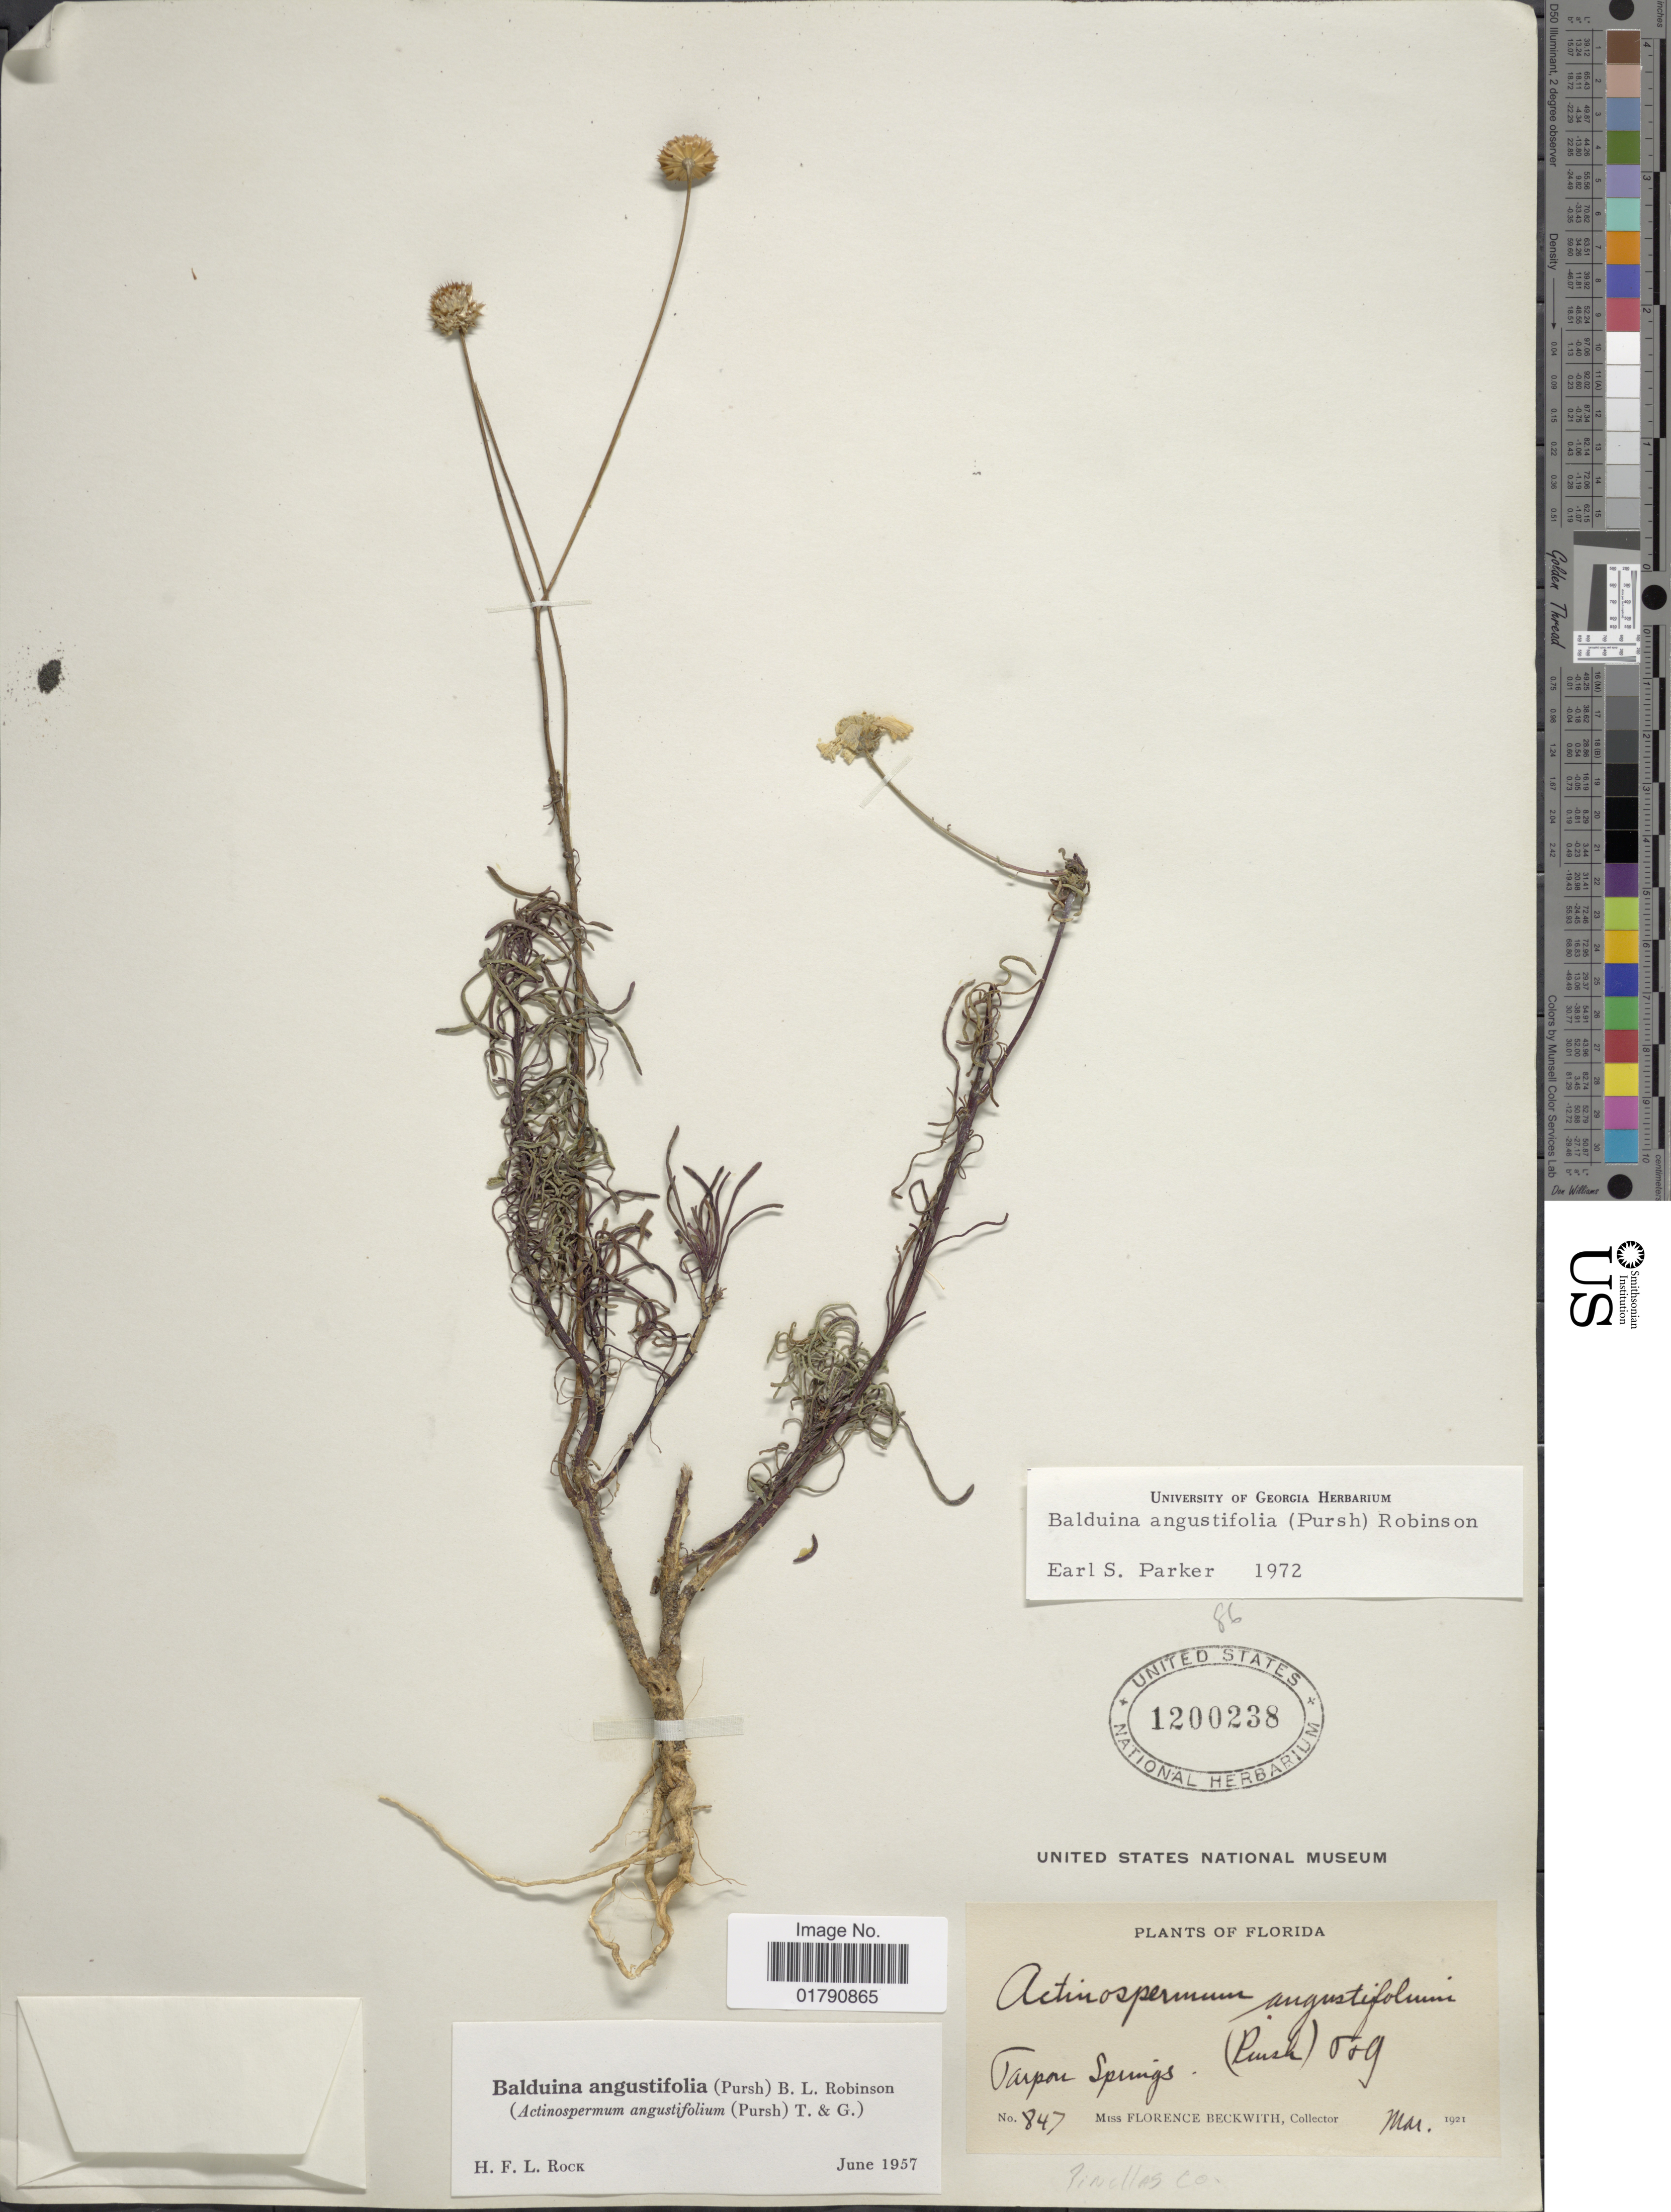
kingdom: Plantae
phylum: Tracheophyta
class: Magnoliopsida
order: Asterales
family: Asteraceae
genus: Balduina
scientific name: Balduina angustifolia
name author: (Pursh) B.L. Rob.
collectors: F. Beckwith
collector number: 847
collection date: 1921-03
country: United States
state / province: Florida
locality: Tarpon Springs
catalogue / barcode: US 1200238